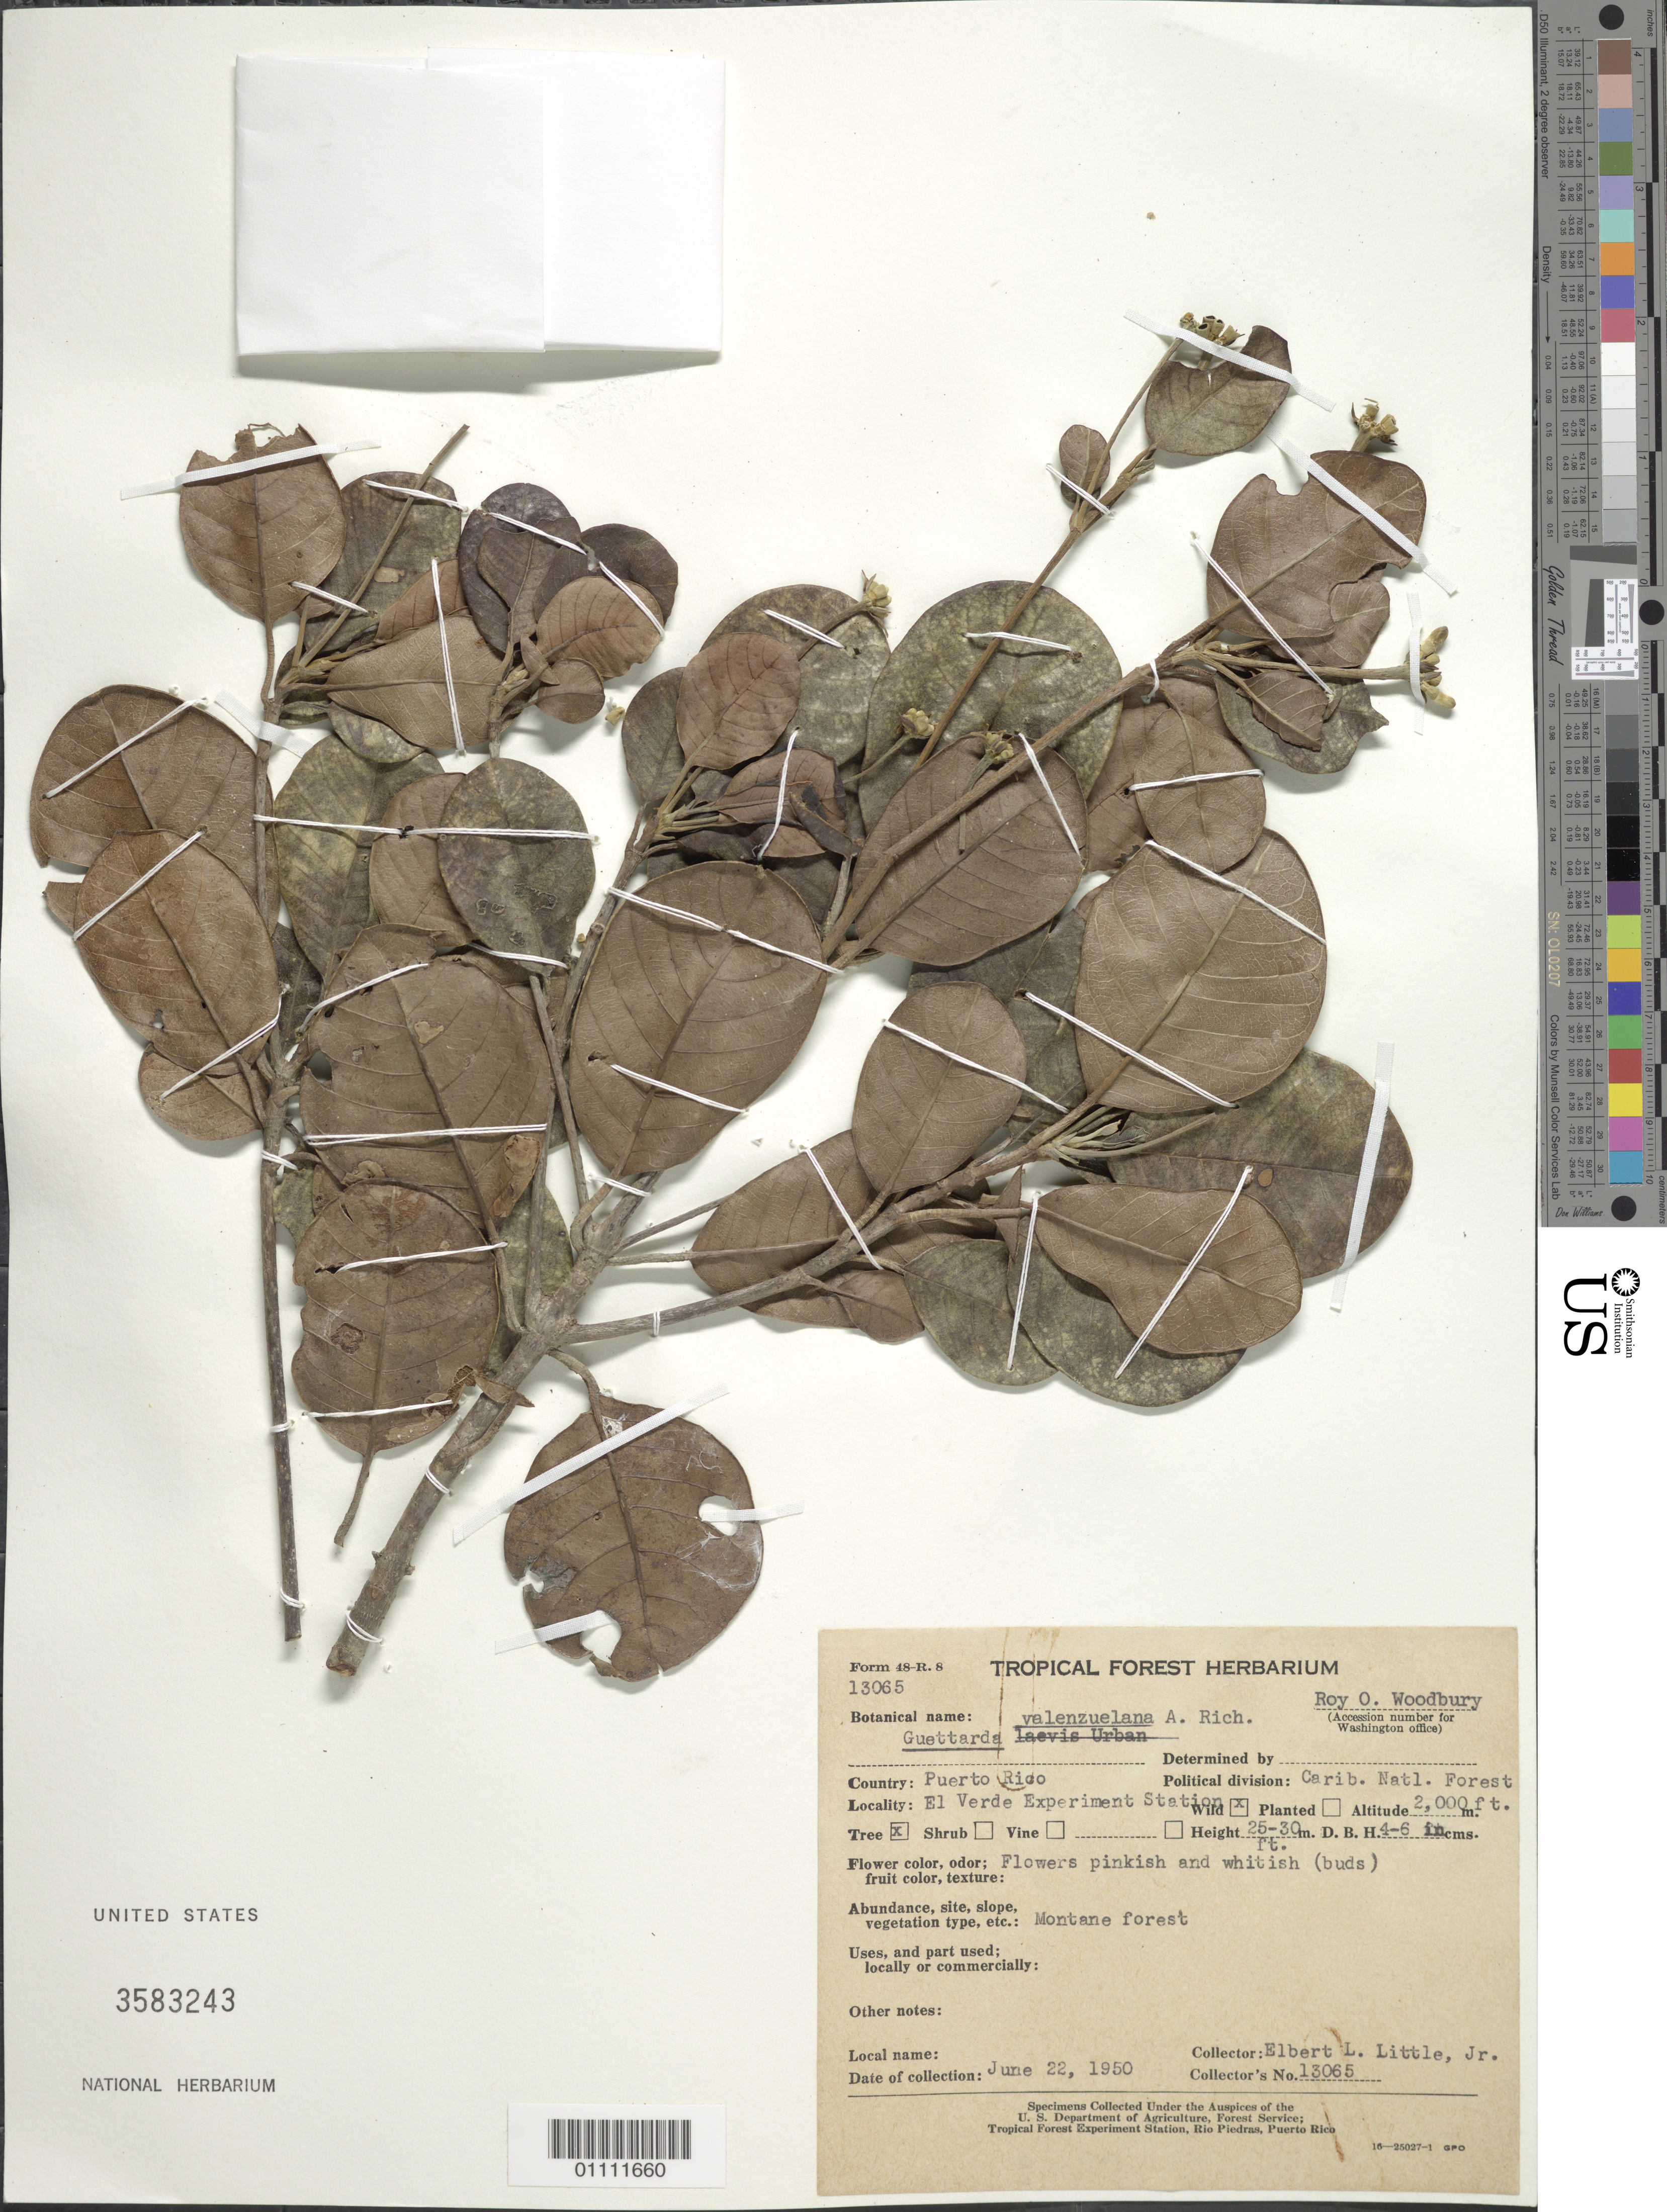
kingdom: Plantae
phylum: Tracheophyta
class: Magnoliopsida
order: Gentianales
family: Rubiaceae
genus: Guettarda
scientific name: Guettarda valenzuelana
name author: A. Rich.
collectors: E. L. Little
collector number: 13065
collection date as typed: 22 Jun 1950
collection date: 1950-06-22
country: Puerto Rico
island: Puerto Rico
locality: Carib. Natl. Forest, El Verde Expt. Station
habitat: Montane forest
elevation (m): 610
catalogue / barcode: US 3583243